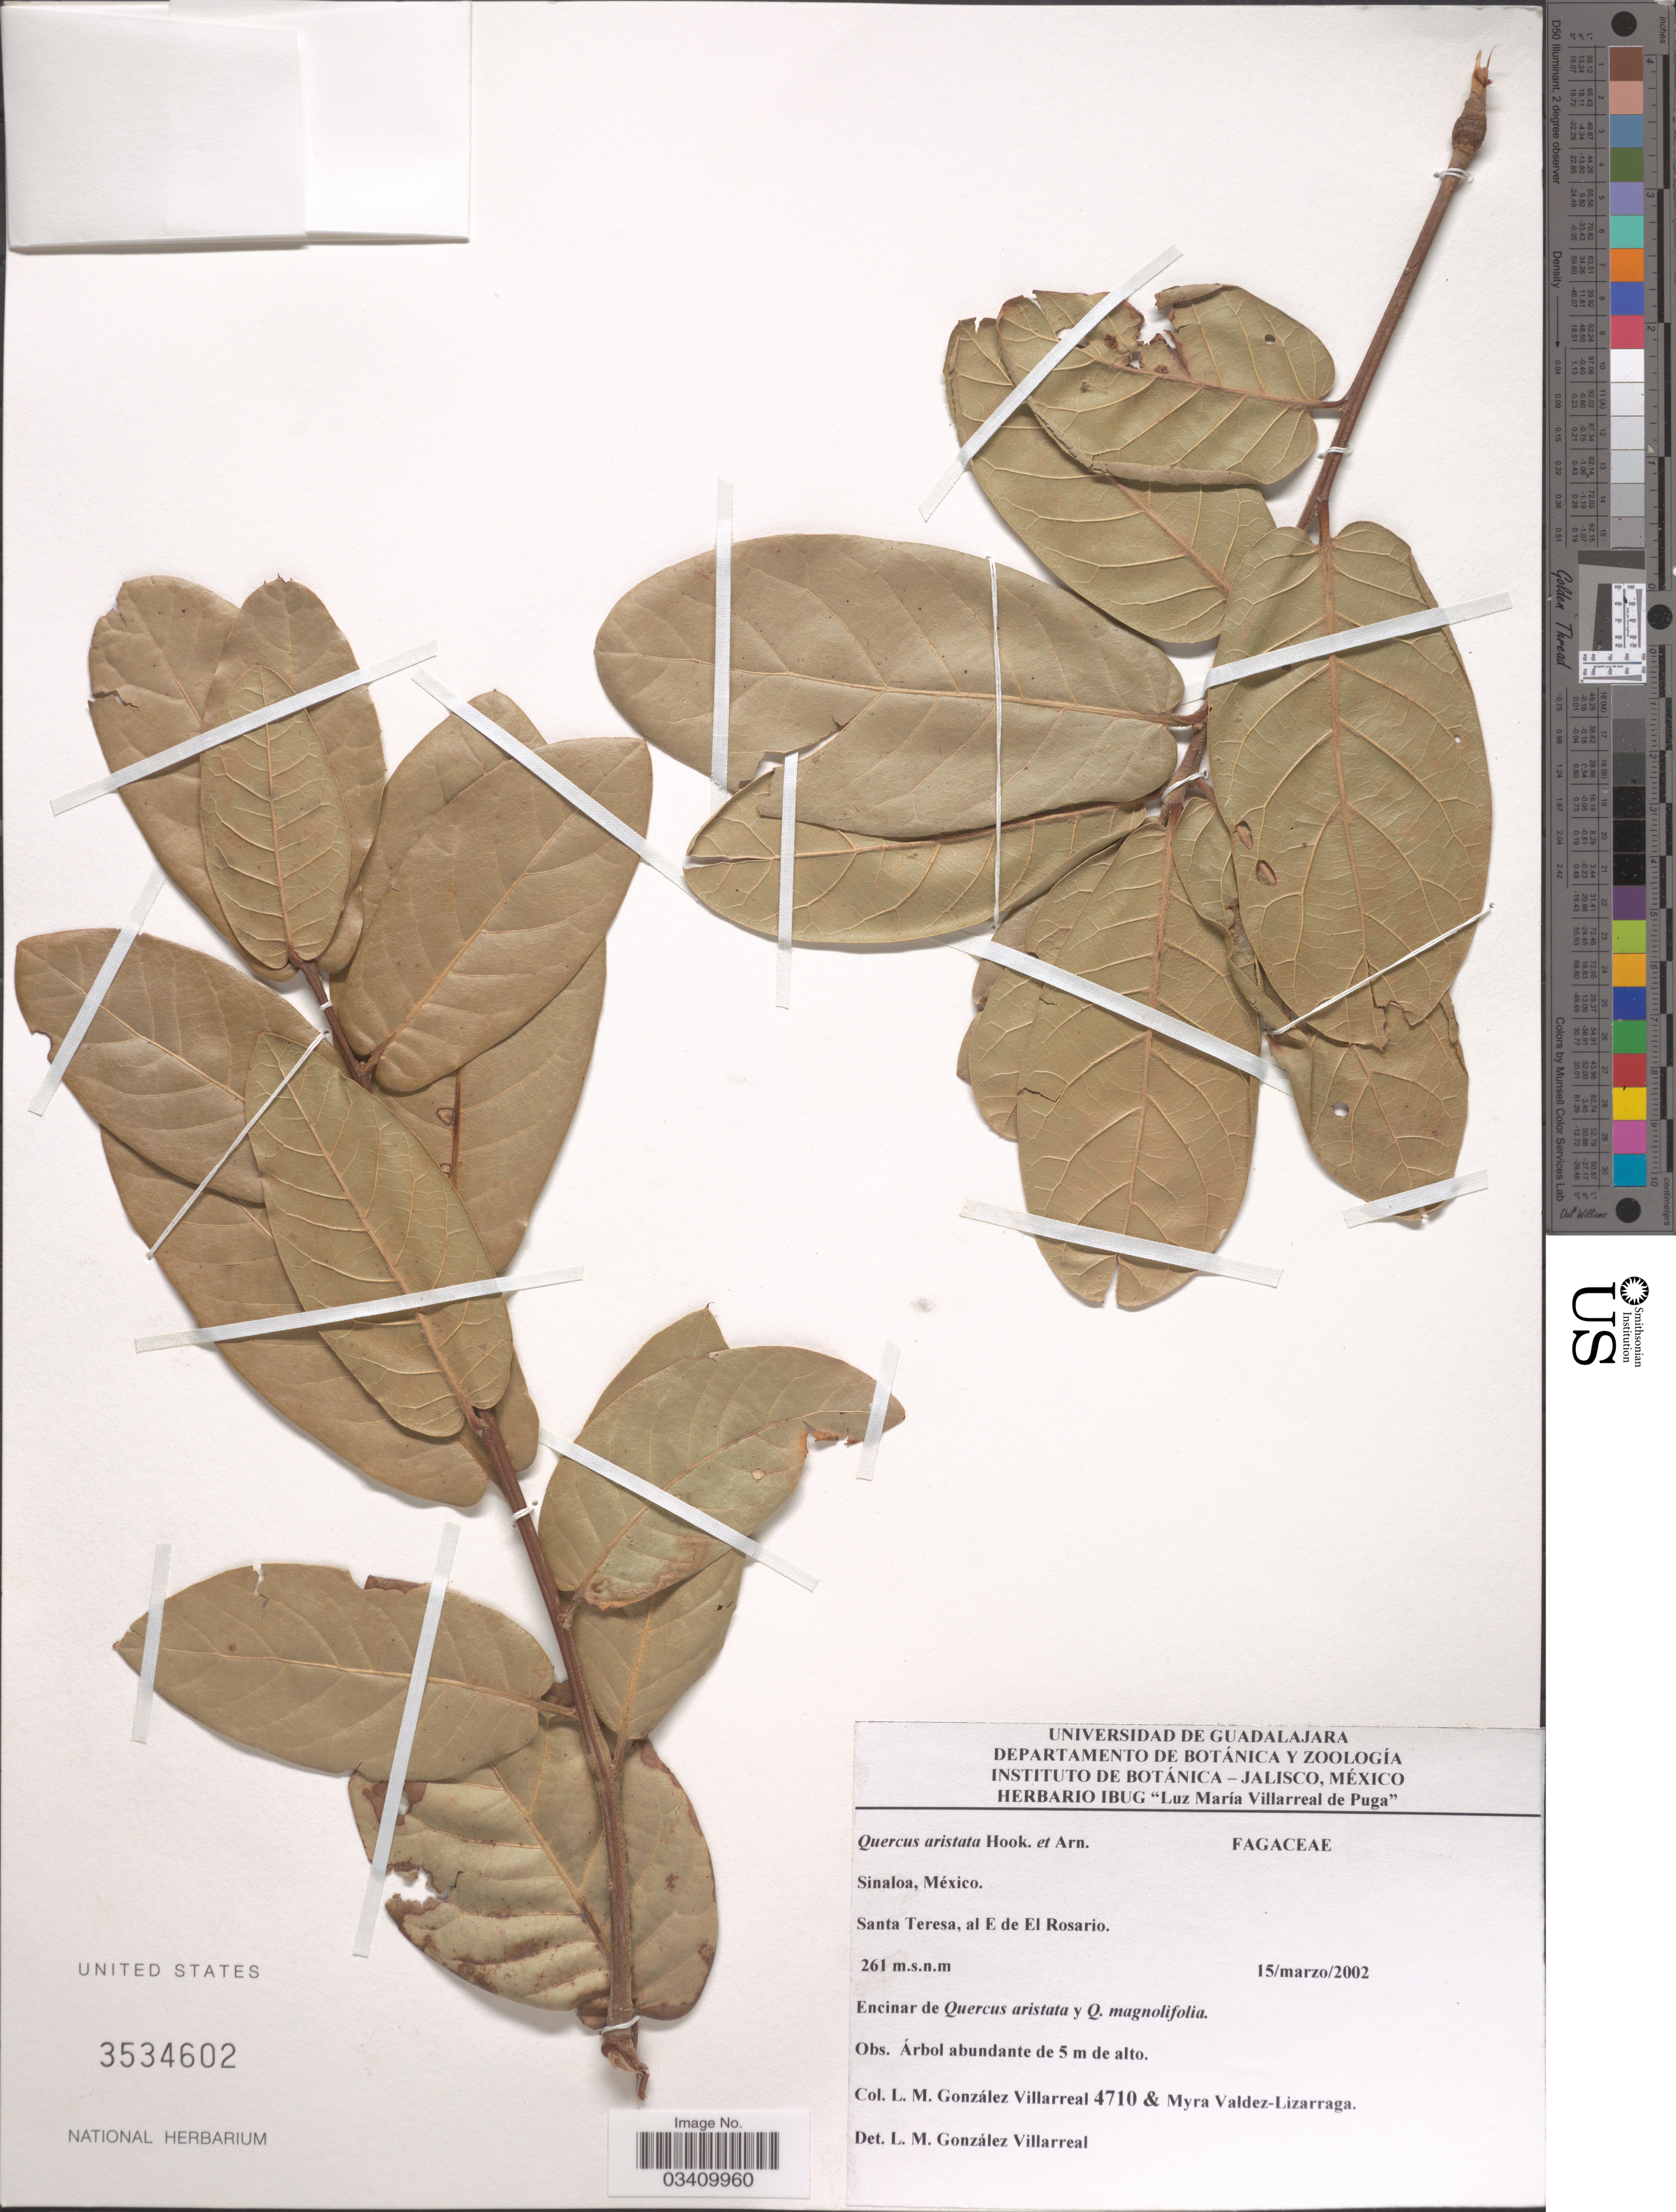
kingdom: Plantae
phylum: Tracheophyta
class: Magnoliopsida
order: Fagales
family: Fagaceae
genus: Quercus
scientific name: Quercus aristata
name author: Hook. & Arn.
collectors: L. M. González & M. Valdez-Lizarraga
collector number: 4710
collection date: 2002-03-15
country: Mexico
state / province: Sinaloa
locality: Santa Teresa, al E de El Rosario.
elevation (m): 261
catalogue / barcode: US 3534602